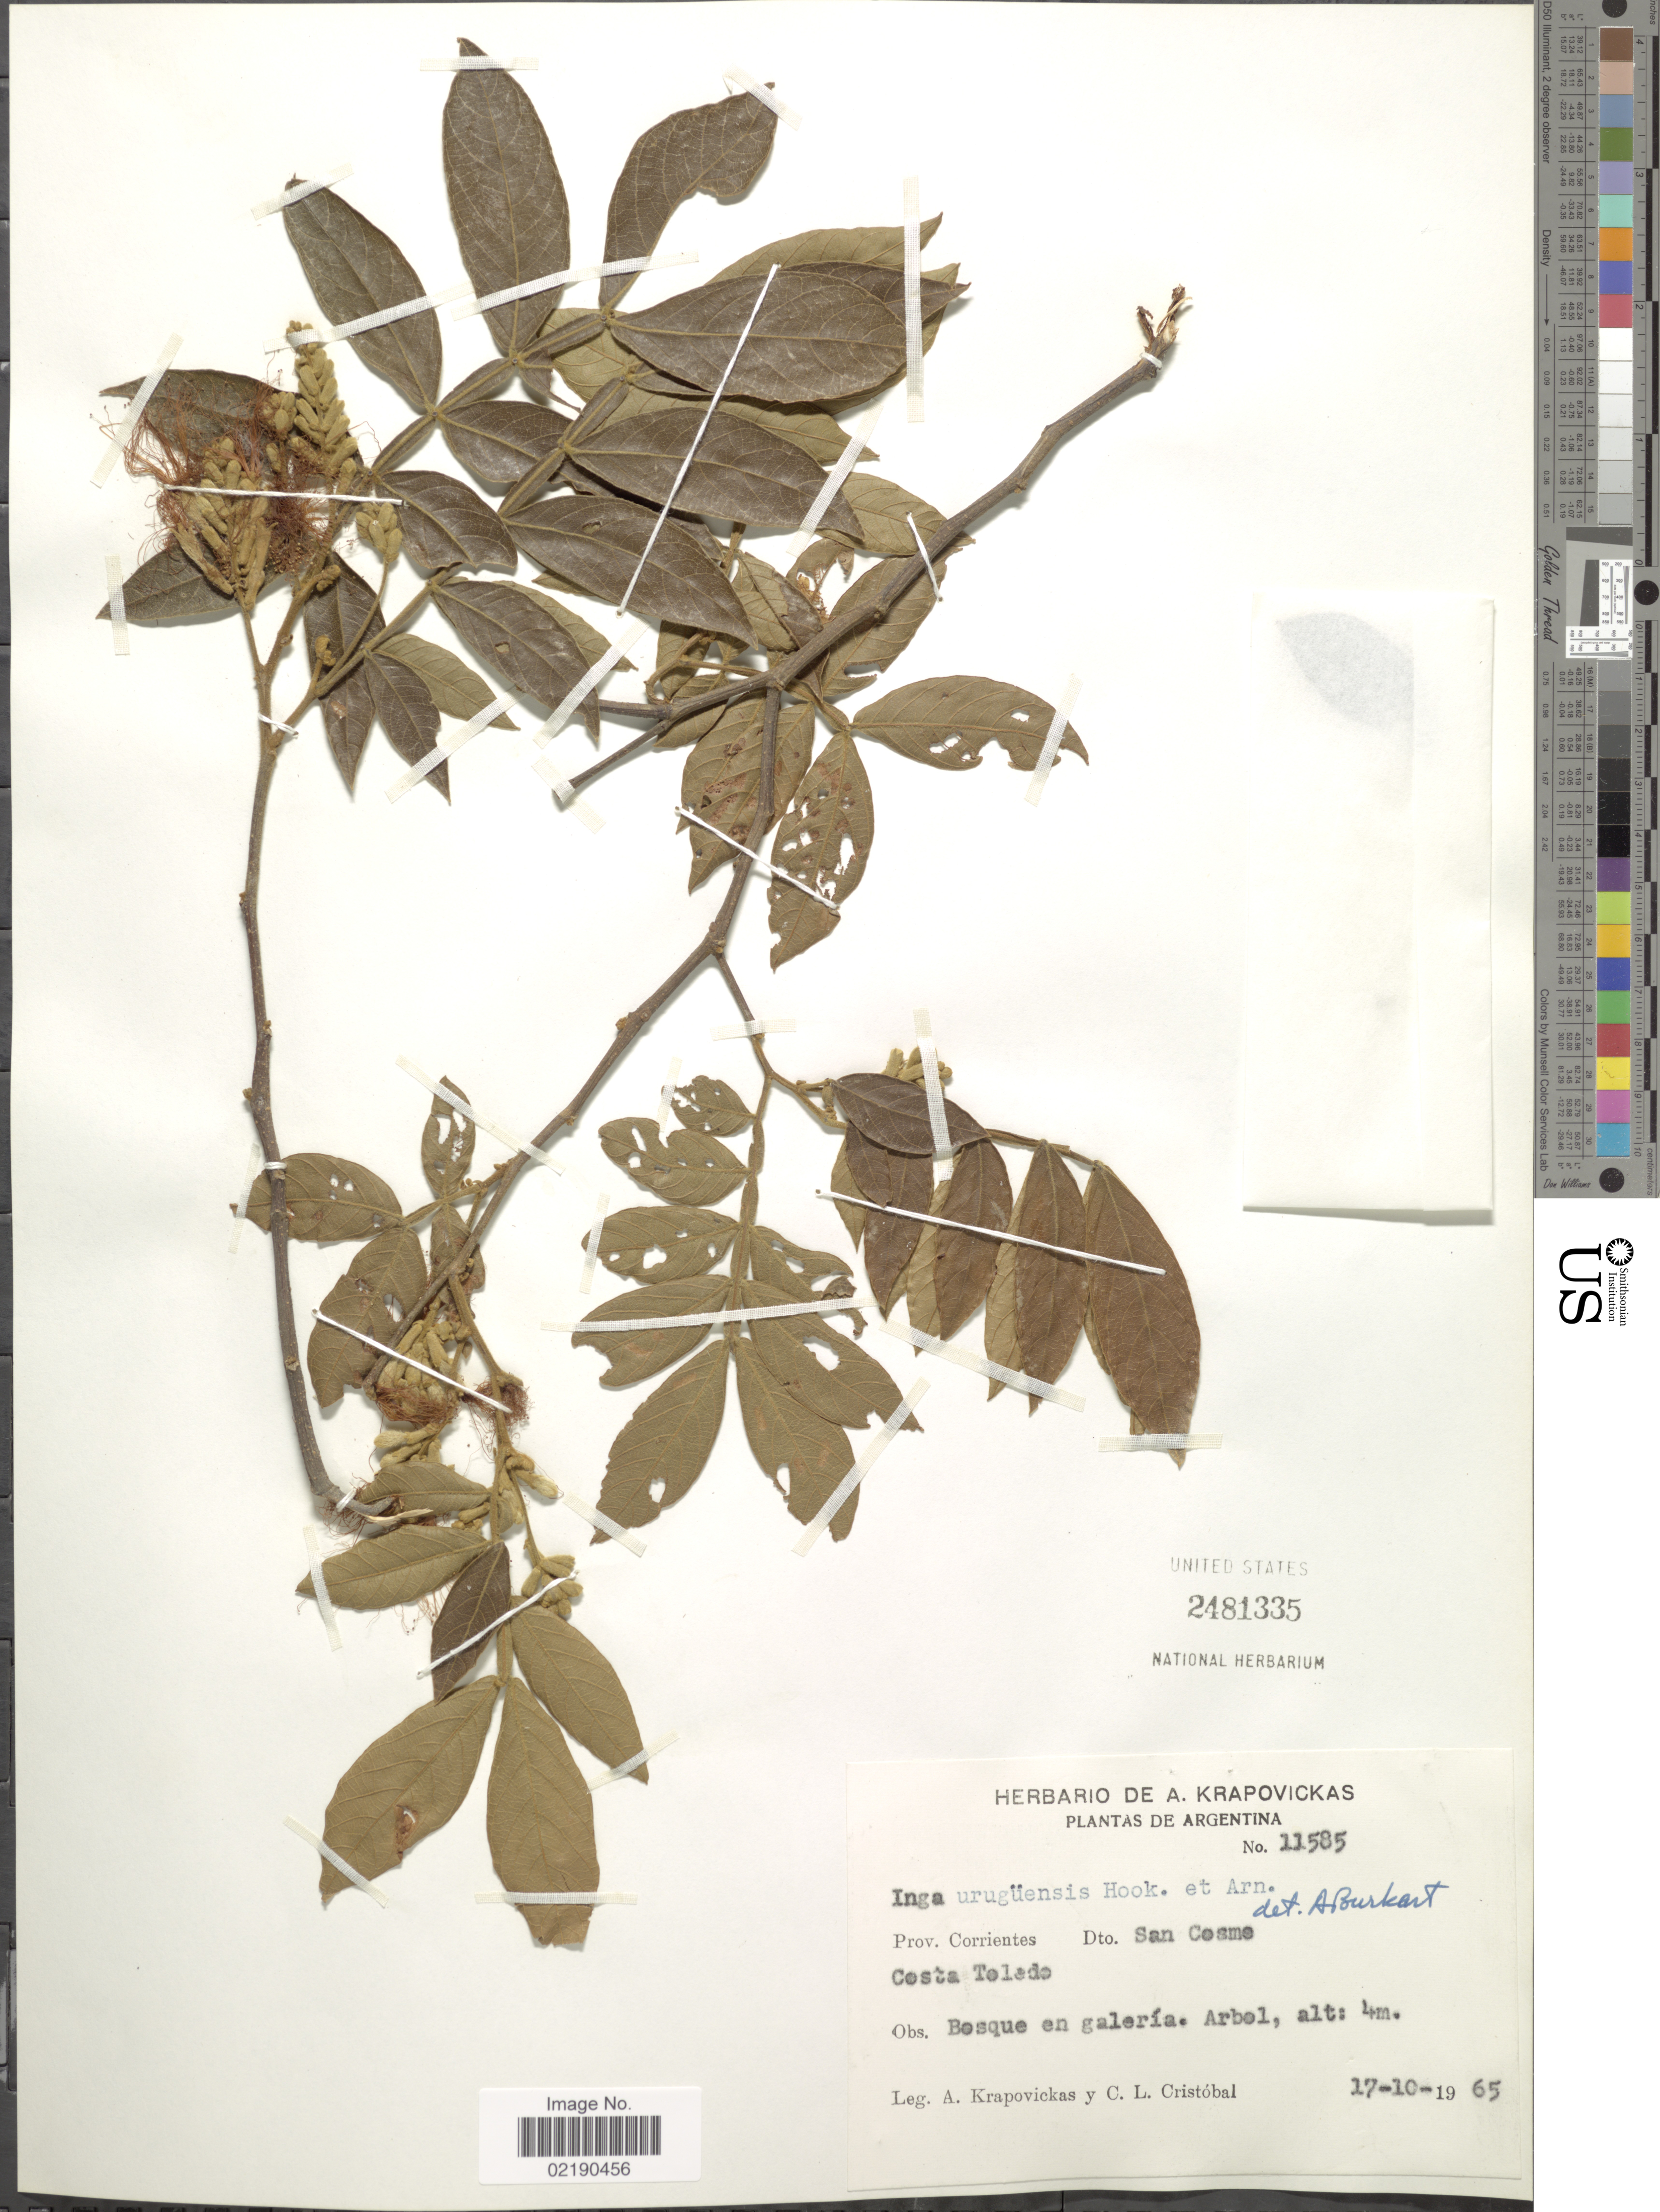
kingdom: Plantae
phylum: Tracheophyta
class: Magnoliopsida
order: Fabales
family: Fabaceae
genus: Inga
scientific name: Inga vera subsp. affinis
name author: (DC.) T.D. Penn.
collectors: A. Krapovickas & C. L. Cristóbal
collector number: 11585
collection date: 1965-10-17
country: Argentina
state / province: Corrientes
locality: Prov. Corrientes. Dto. San Cosmo, Costa Tolado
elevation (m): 4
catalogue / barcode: US 2481335